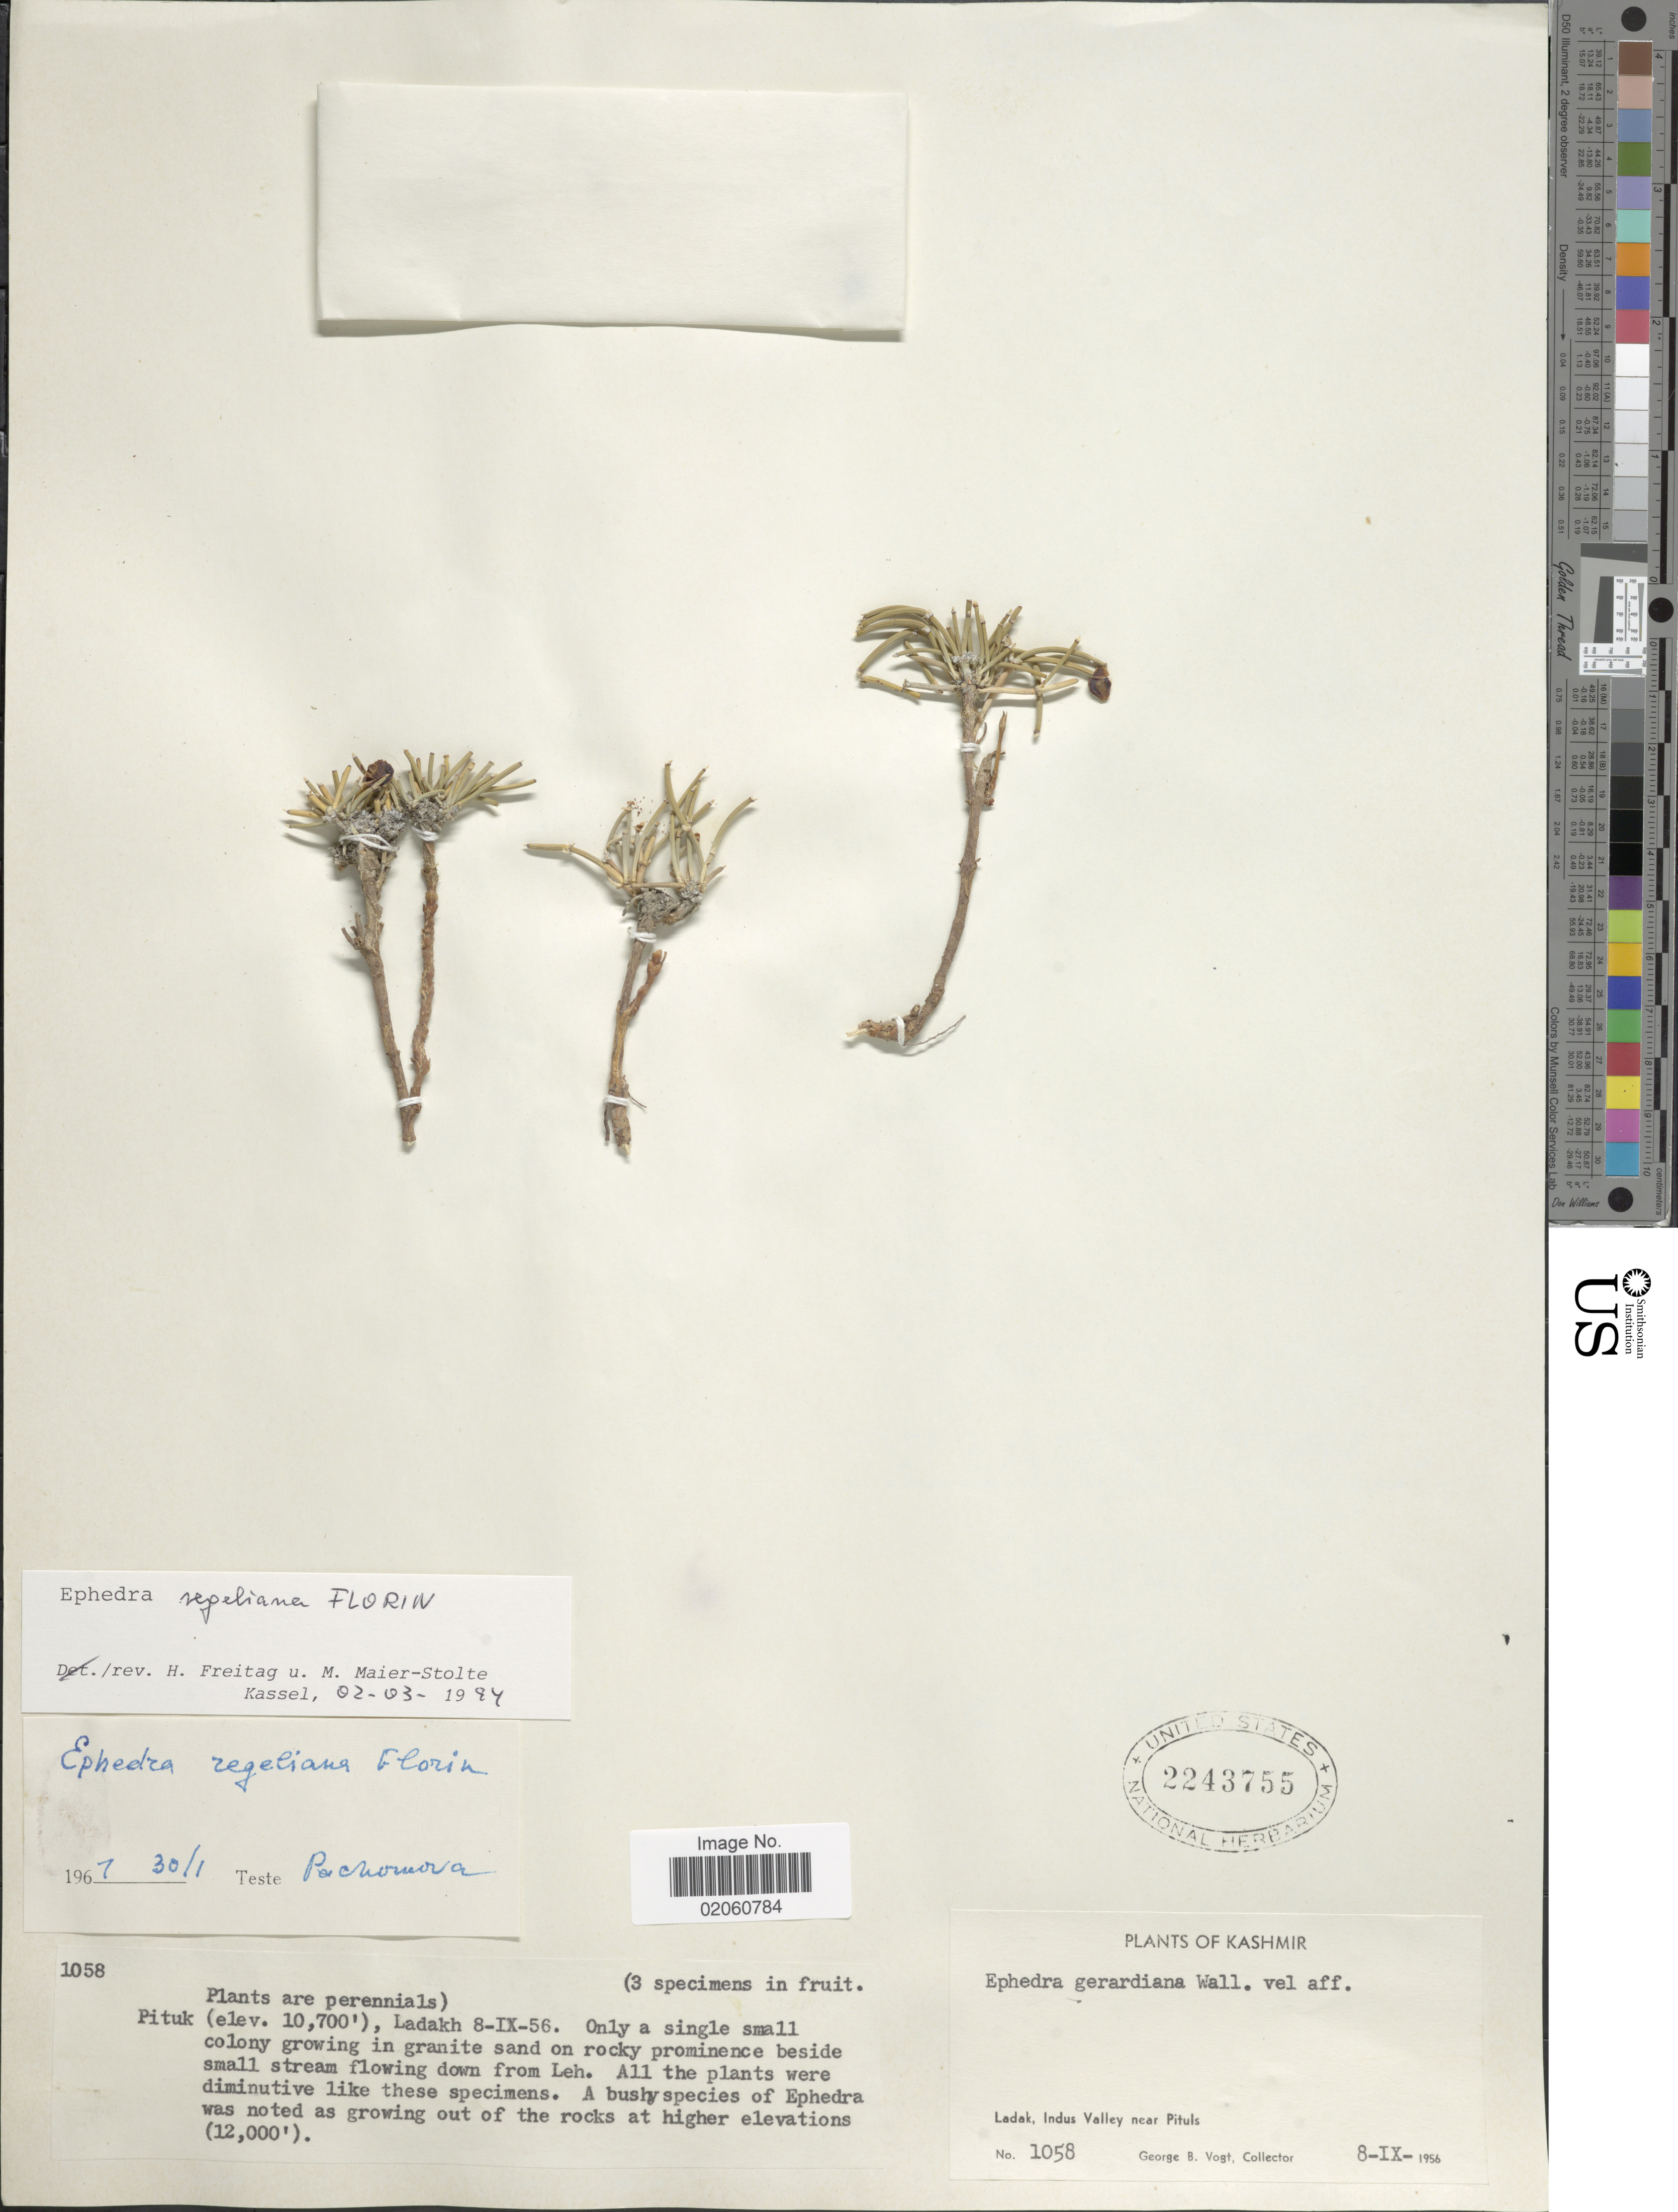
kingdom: Plantae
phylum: Tracheophyta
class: Gnetopsida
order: Ephedrales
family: Ephedraceae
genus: Ephedra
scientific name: Ephedra regeliana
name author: Florin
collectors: G. B. Vogt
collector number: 1058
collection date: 1956-09-08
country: India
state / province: Ladakh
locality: Kashmir, Ladak, Indus Valley near Pituls, Pituk, Ladakh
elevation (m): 3261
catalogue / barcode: US 2243755